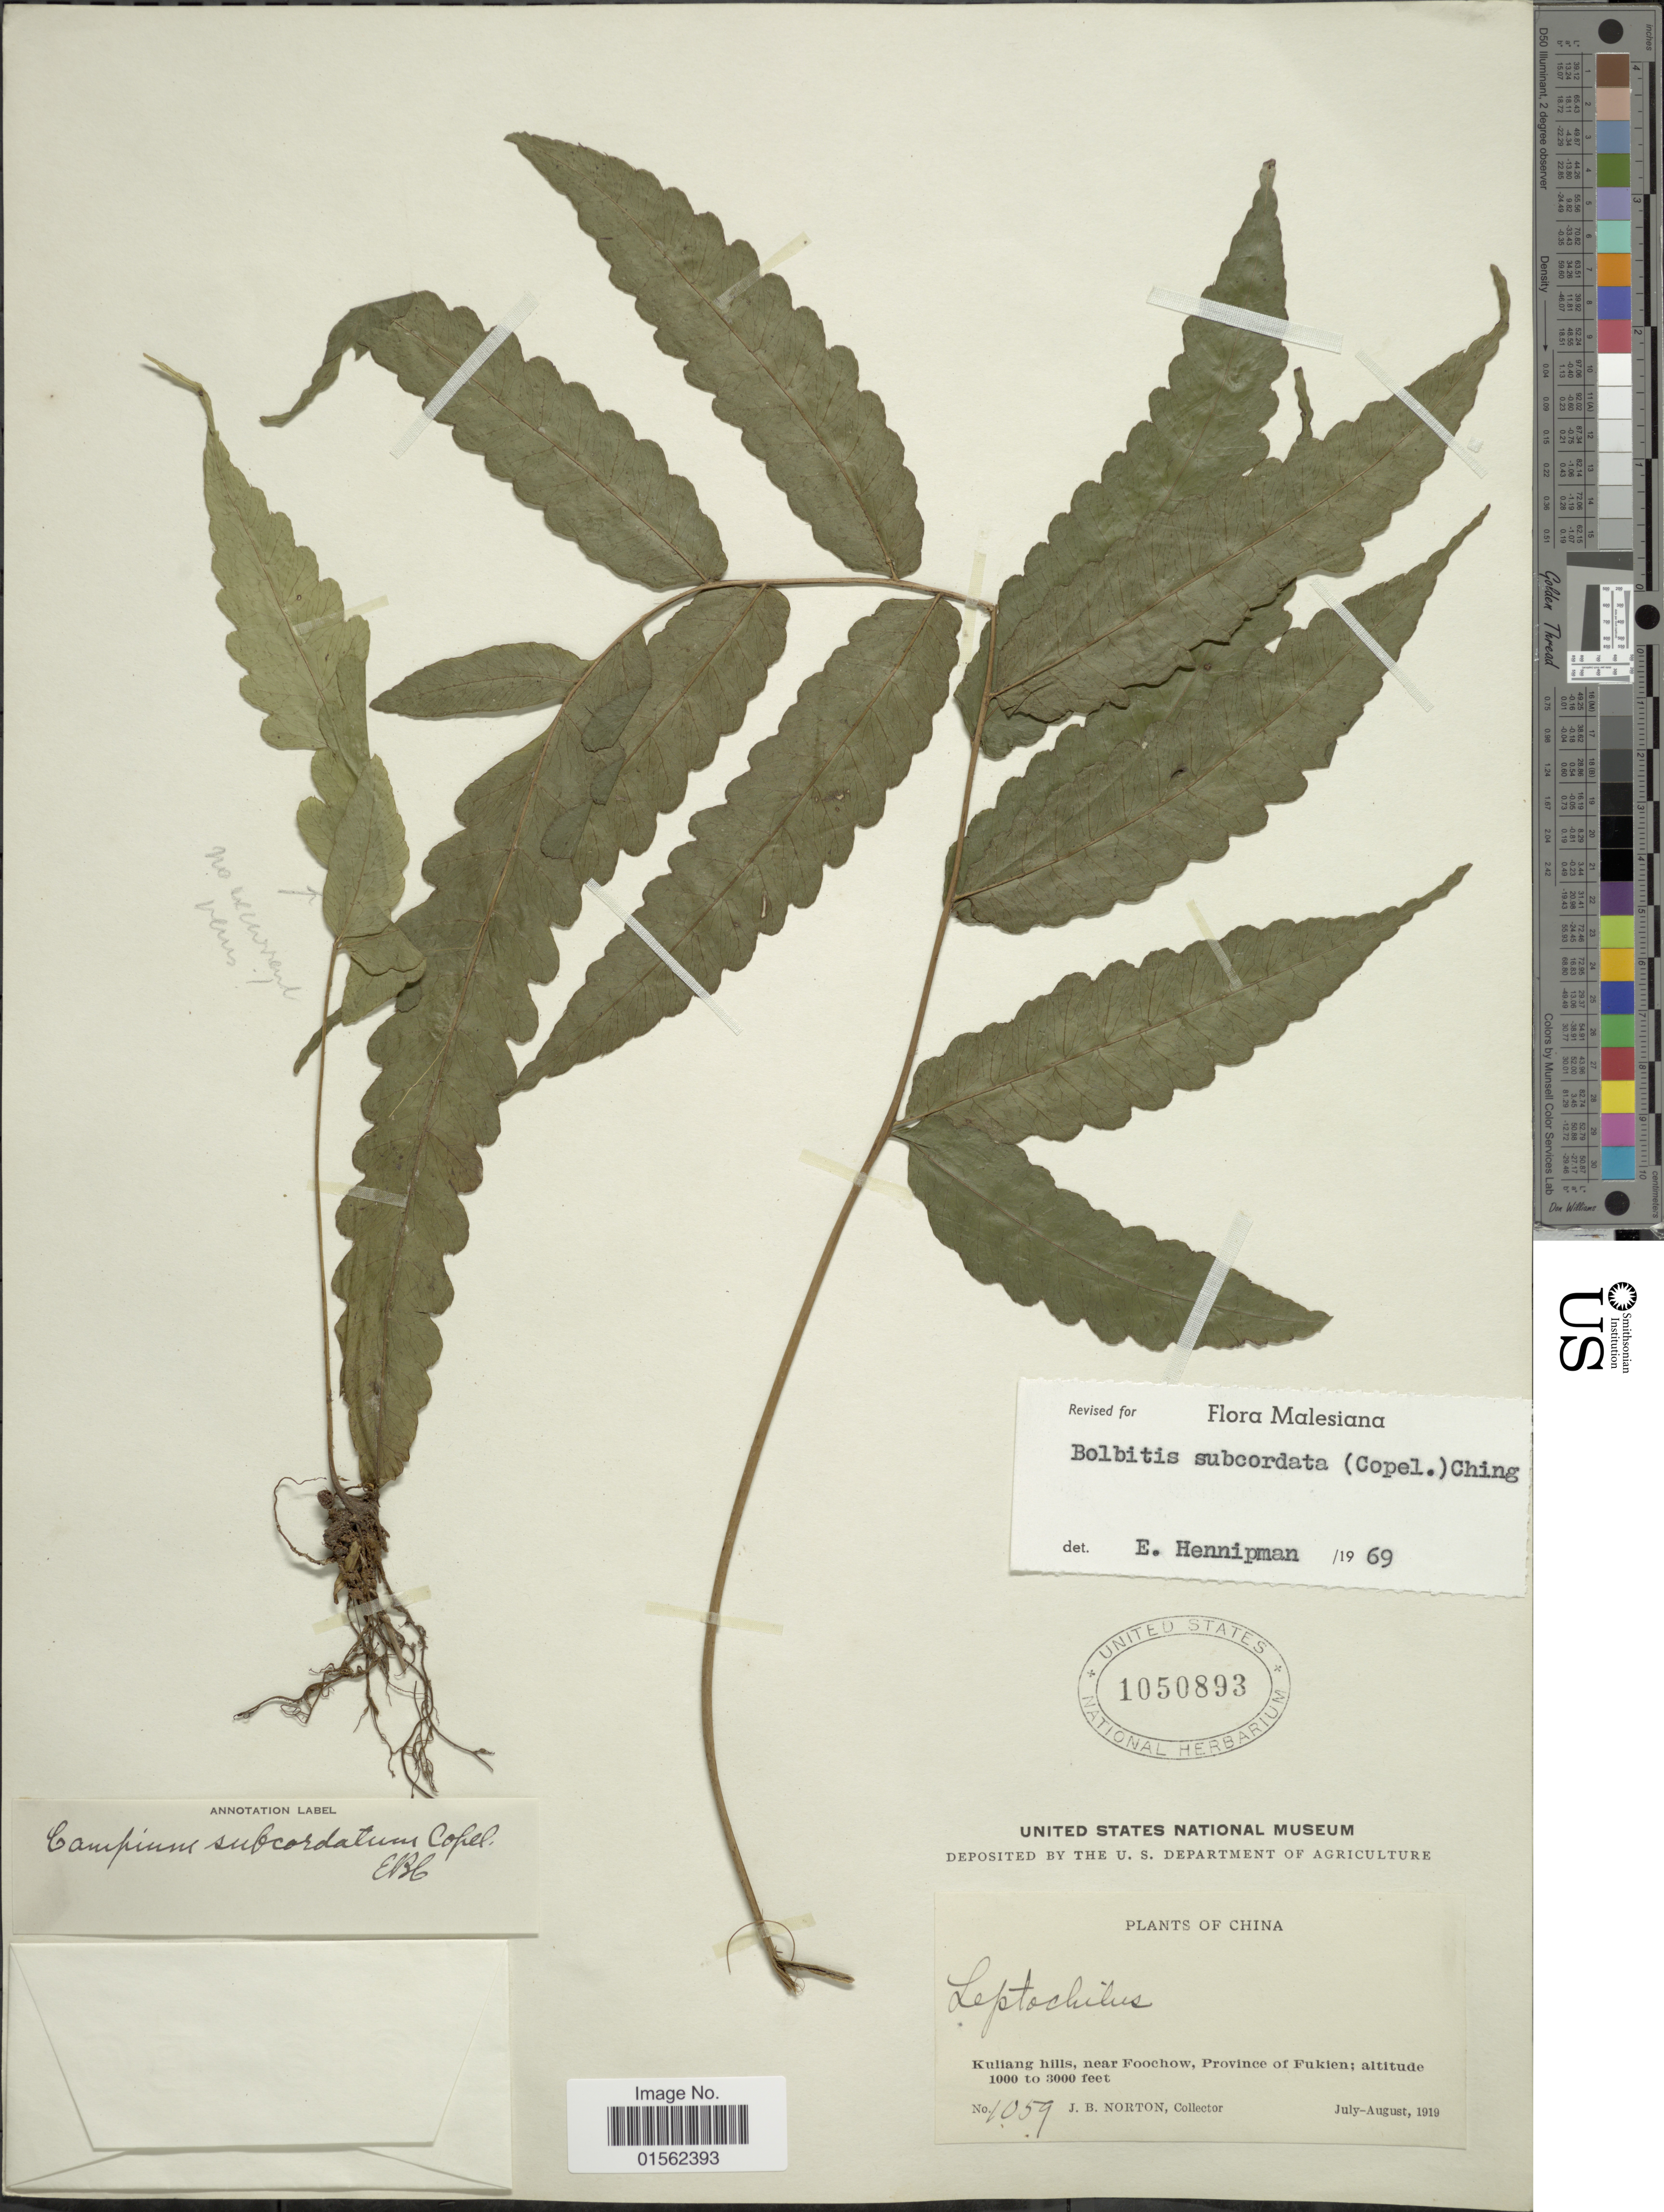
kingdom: Plantae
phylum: Tracheophyta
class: Polypodiopsida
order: Polypodiales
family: Dryopteridaceae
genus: Bolbitis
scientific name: Bolbitis subcordata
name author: (Copel.) Ching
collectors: J. B. Norton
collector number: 1059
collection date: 1919-07/1919-08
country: China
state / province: Fujian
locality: China, Kuliang hills, near Foochow, Province of Fukien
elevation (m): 305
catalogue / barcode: US 1050893